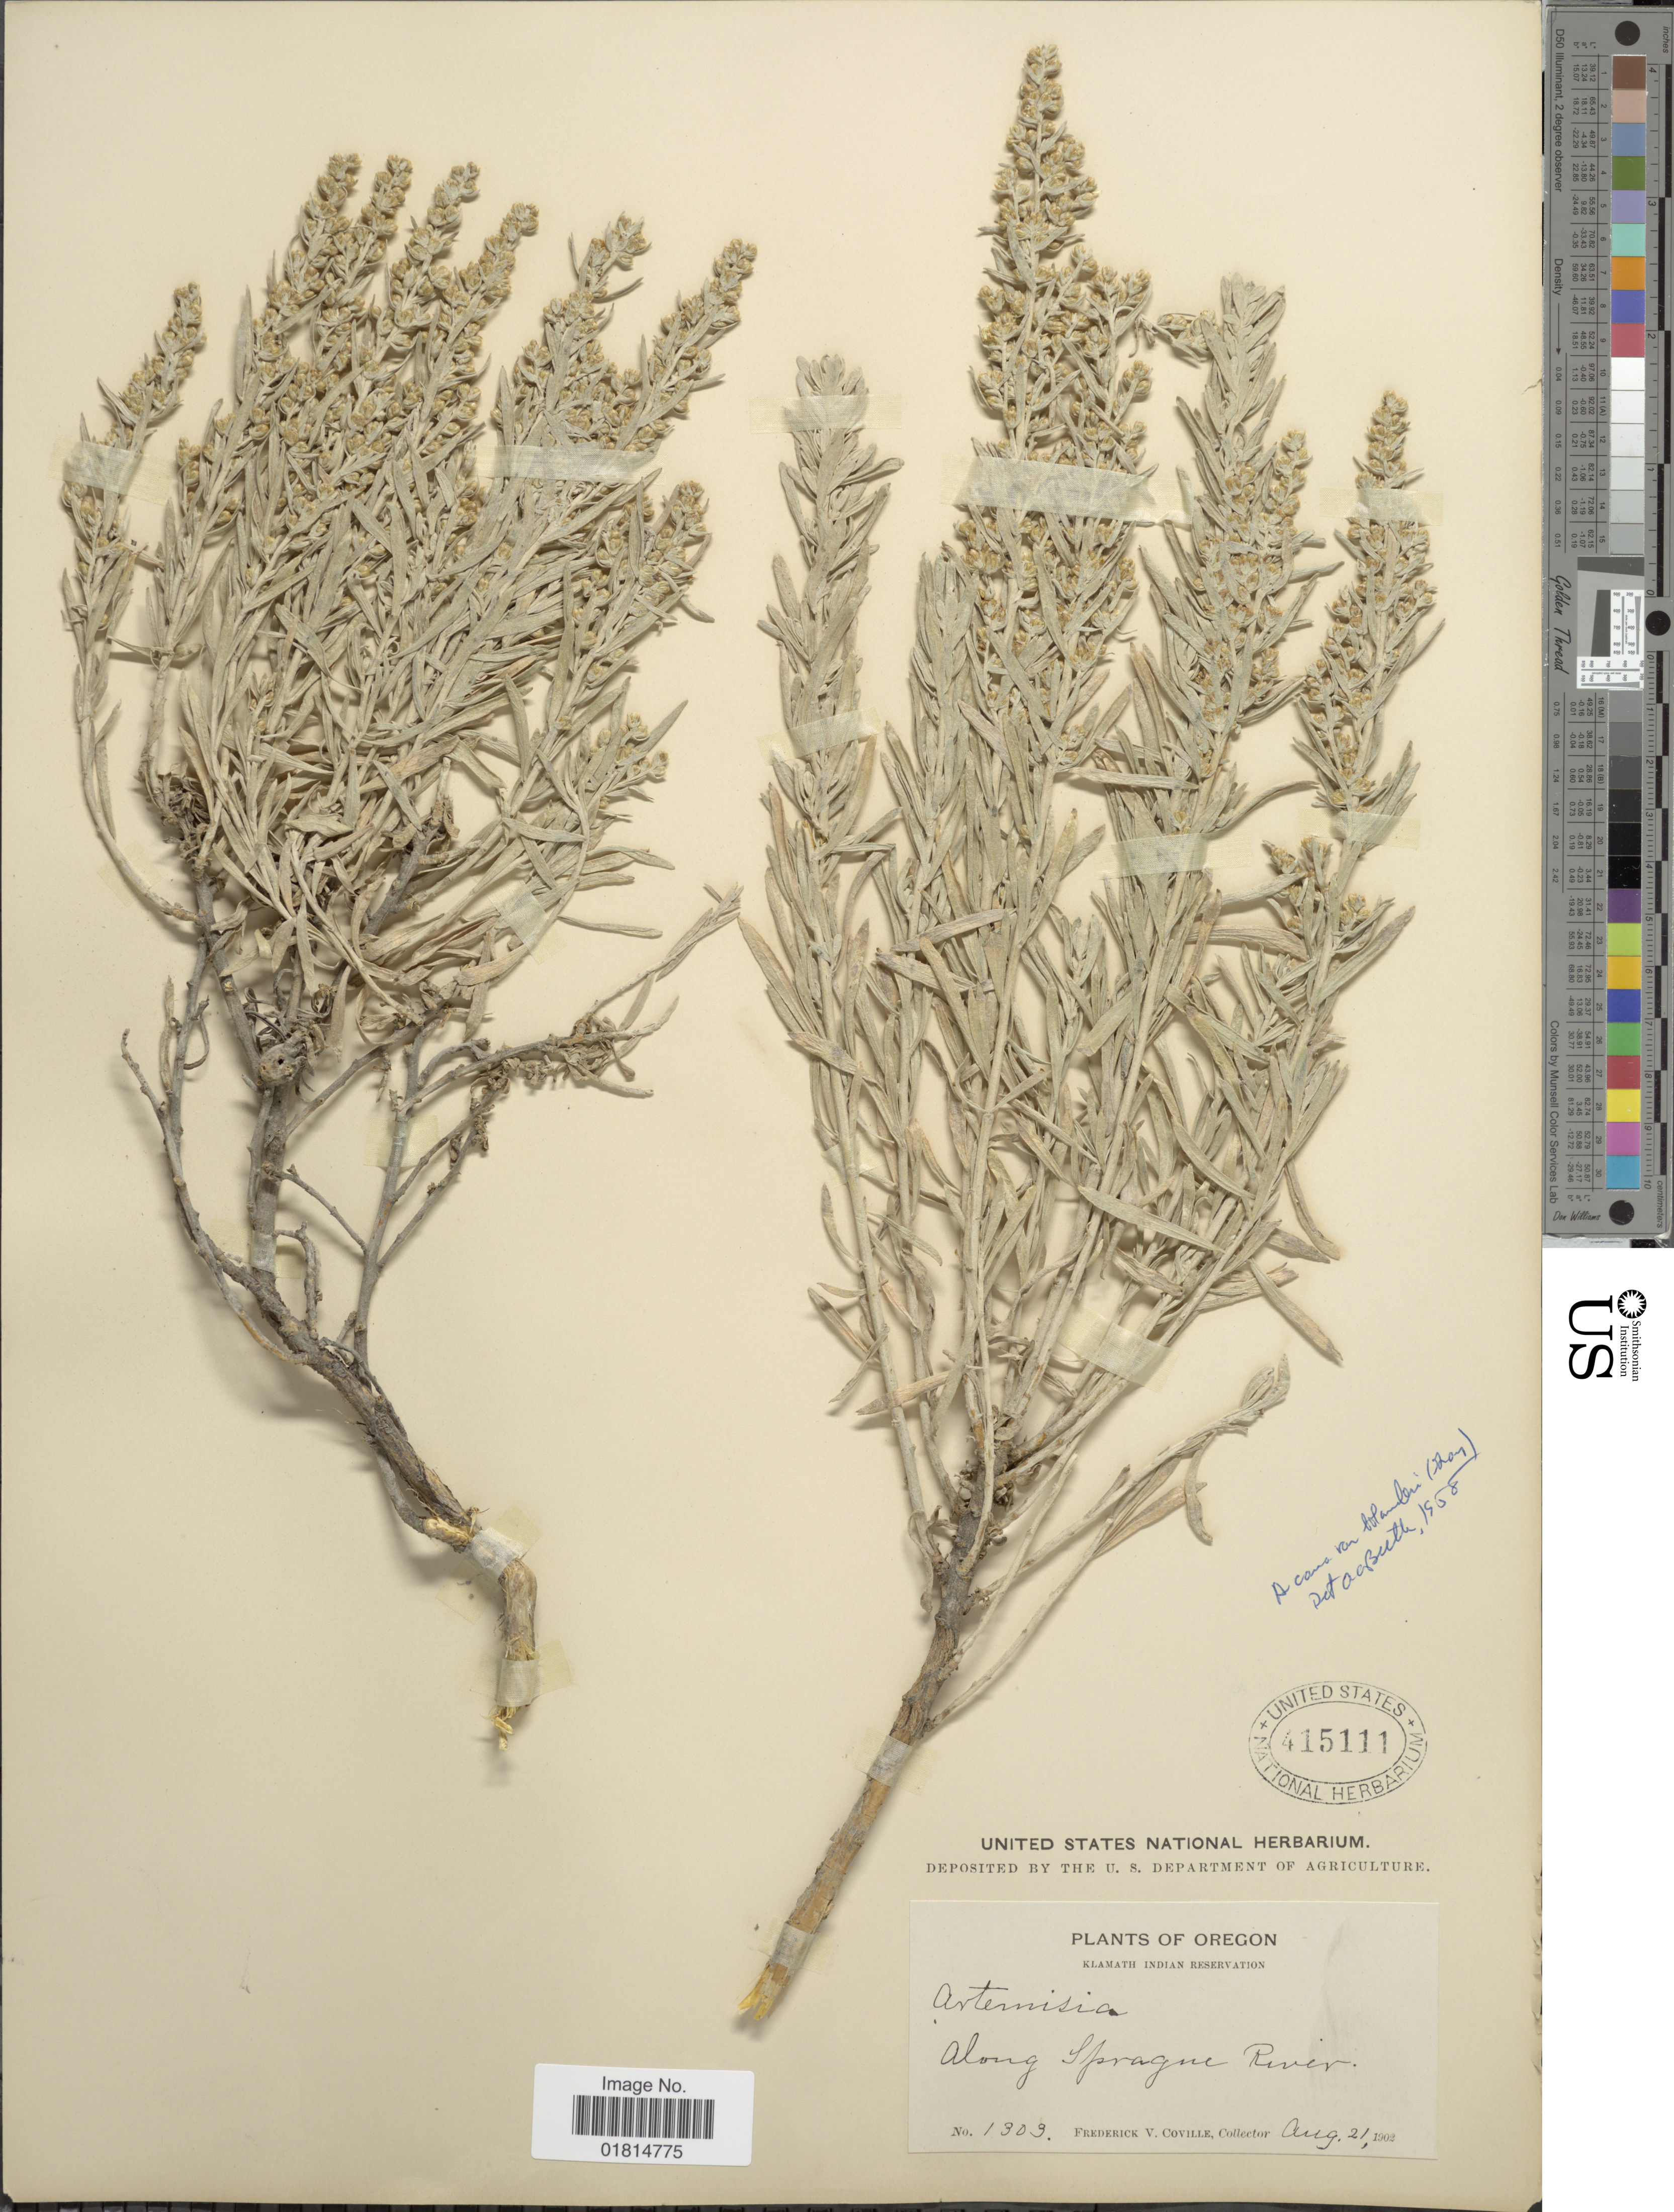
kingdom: Plantae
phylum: Tracheophyta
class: Magnoliopsida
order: Asterales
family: Asteraceae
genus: Artemisia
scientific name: Artemisia cana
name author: Pursh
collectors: F. V. Coville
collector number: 1303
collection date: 1902-08-21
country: United States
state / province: Oregon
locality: Klamath Indian Reservation. Along Sprague River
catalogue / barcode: US 415111